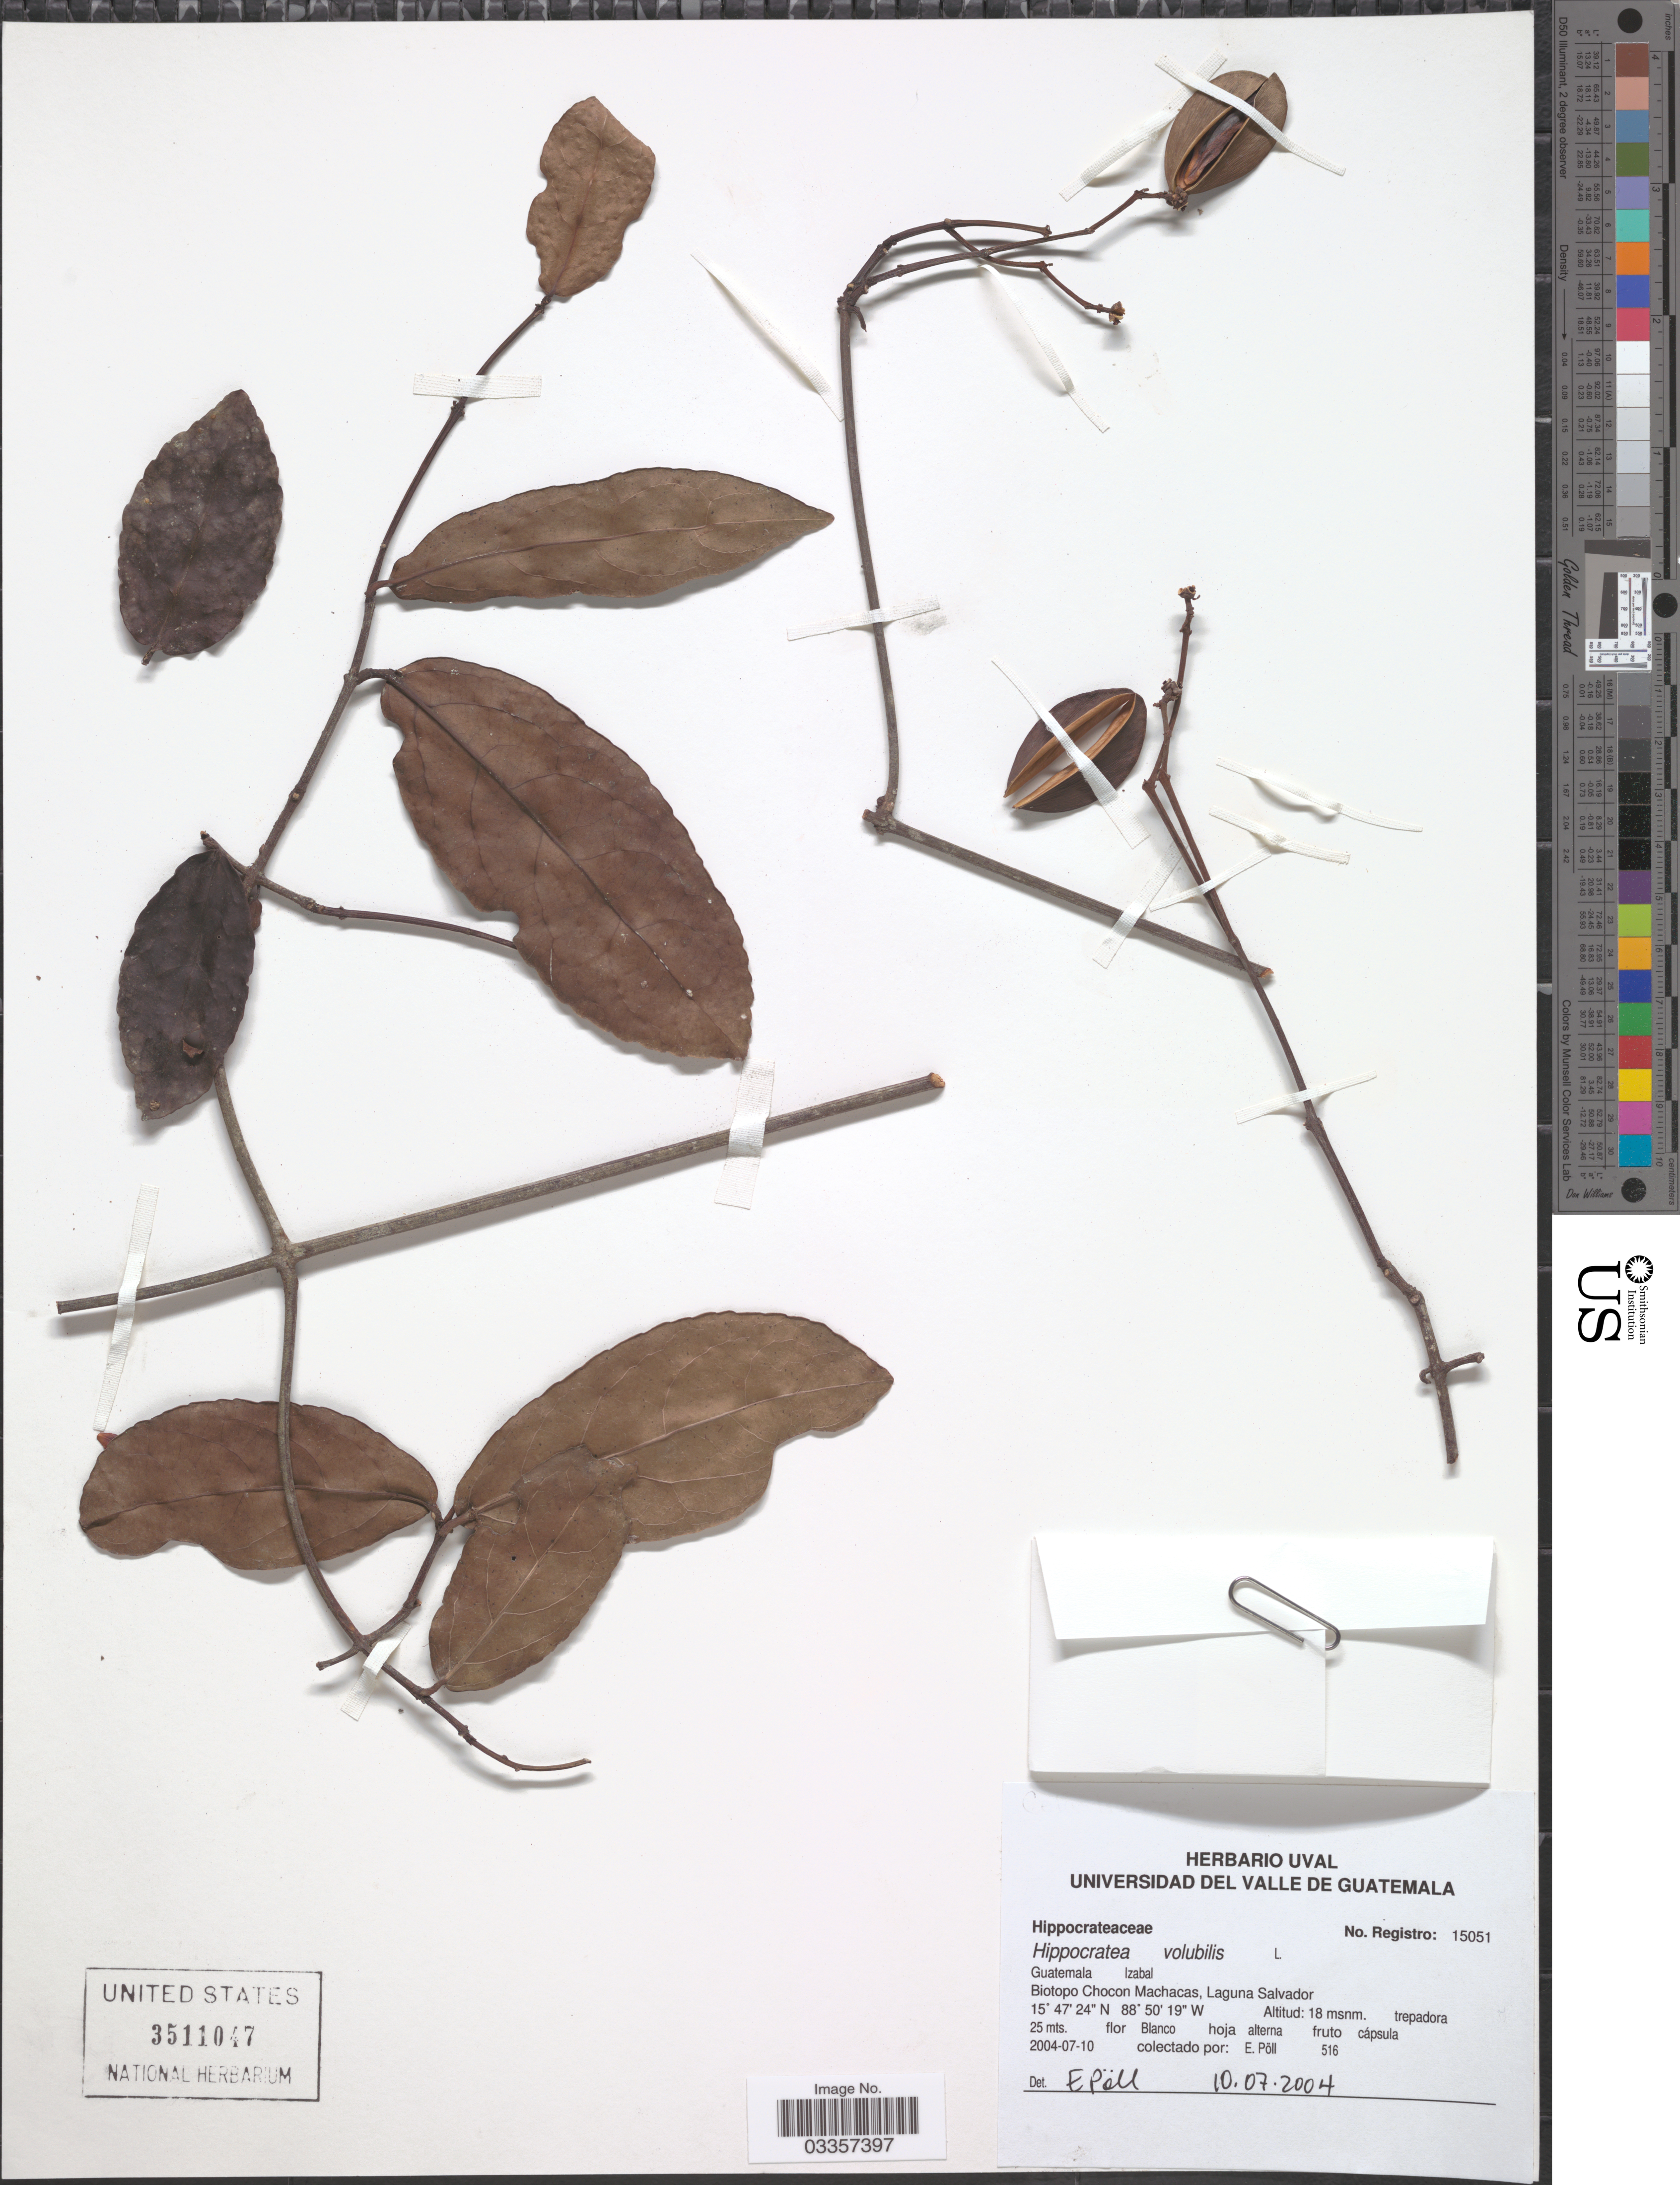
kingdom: Plantae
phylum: Tracheophyta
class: Magnoliopsida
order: Celastrales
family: Celastraceae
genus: Hippocratea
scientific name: Hippocratea volubilis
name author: L.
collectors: E. Pöll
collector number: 516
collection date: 2004-07-10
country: Guatemala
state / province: Izabal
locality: Biotopo Chocon Macchacas, Laguna Salvador.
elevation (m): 18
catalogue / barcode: US 3511047